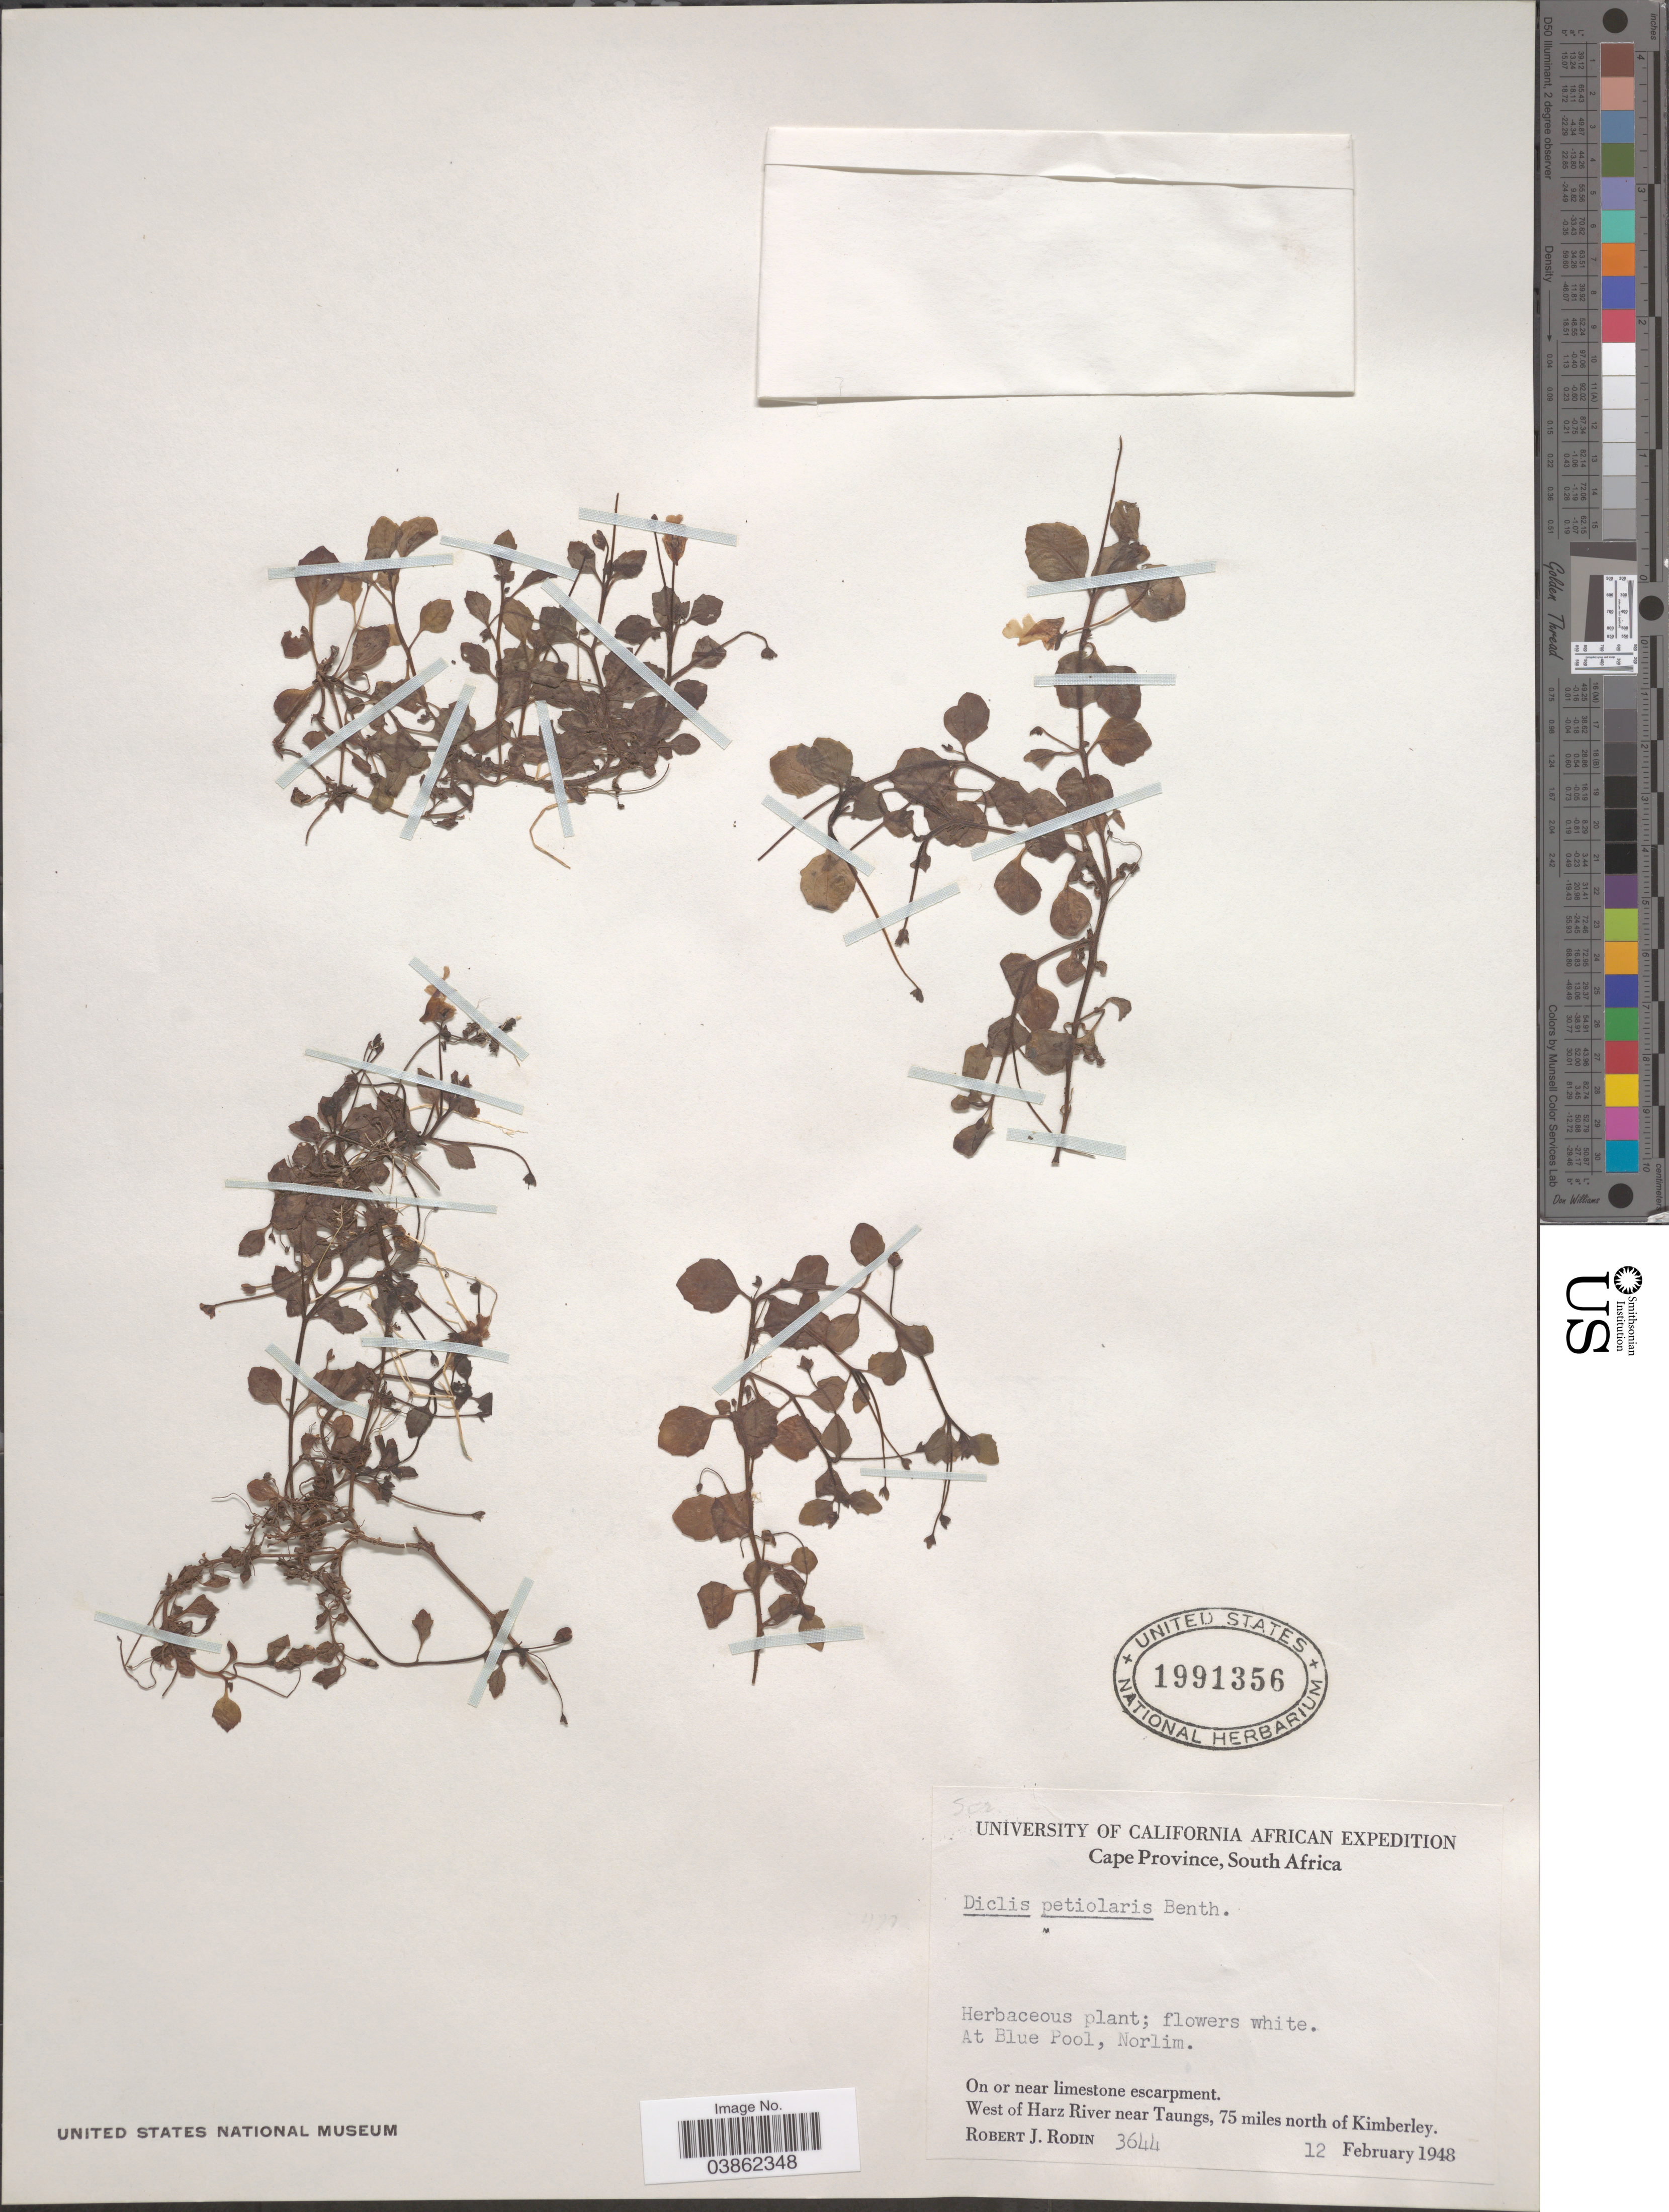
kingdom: Plantae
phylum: Tracheophyta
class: Magnoliopsida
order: Lamiales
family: Scrophulariaceae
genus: Diclis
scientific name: Diclis petiolaris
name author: Benth.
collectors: R. J. Rodin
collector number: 3644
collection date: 1948-02-12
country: South Africa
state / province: Northern Cape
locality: At Blue Pool, Norlim. West of Harz River near Taungs, 75 miles north of Kimberley.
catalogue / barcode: US 1991356